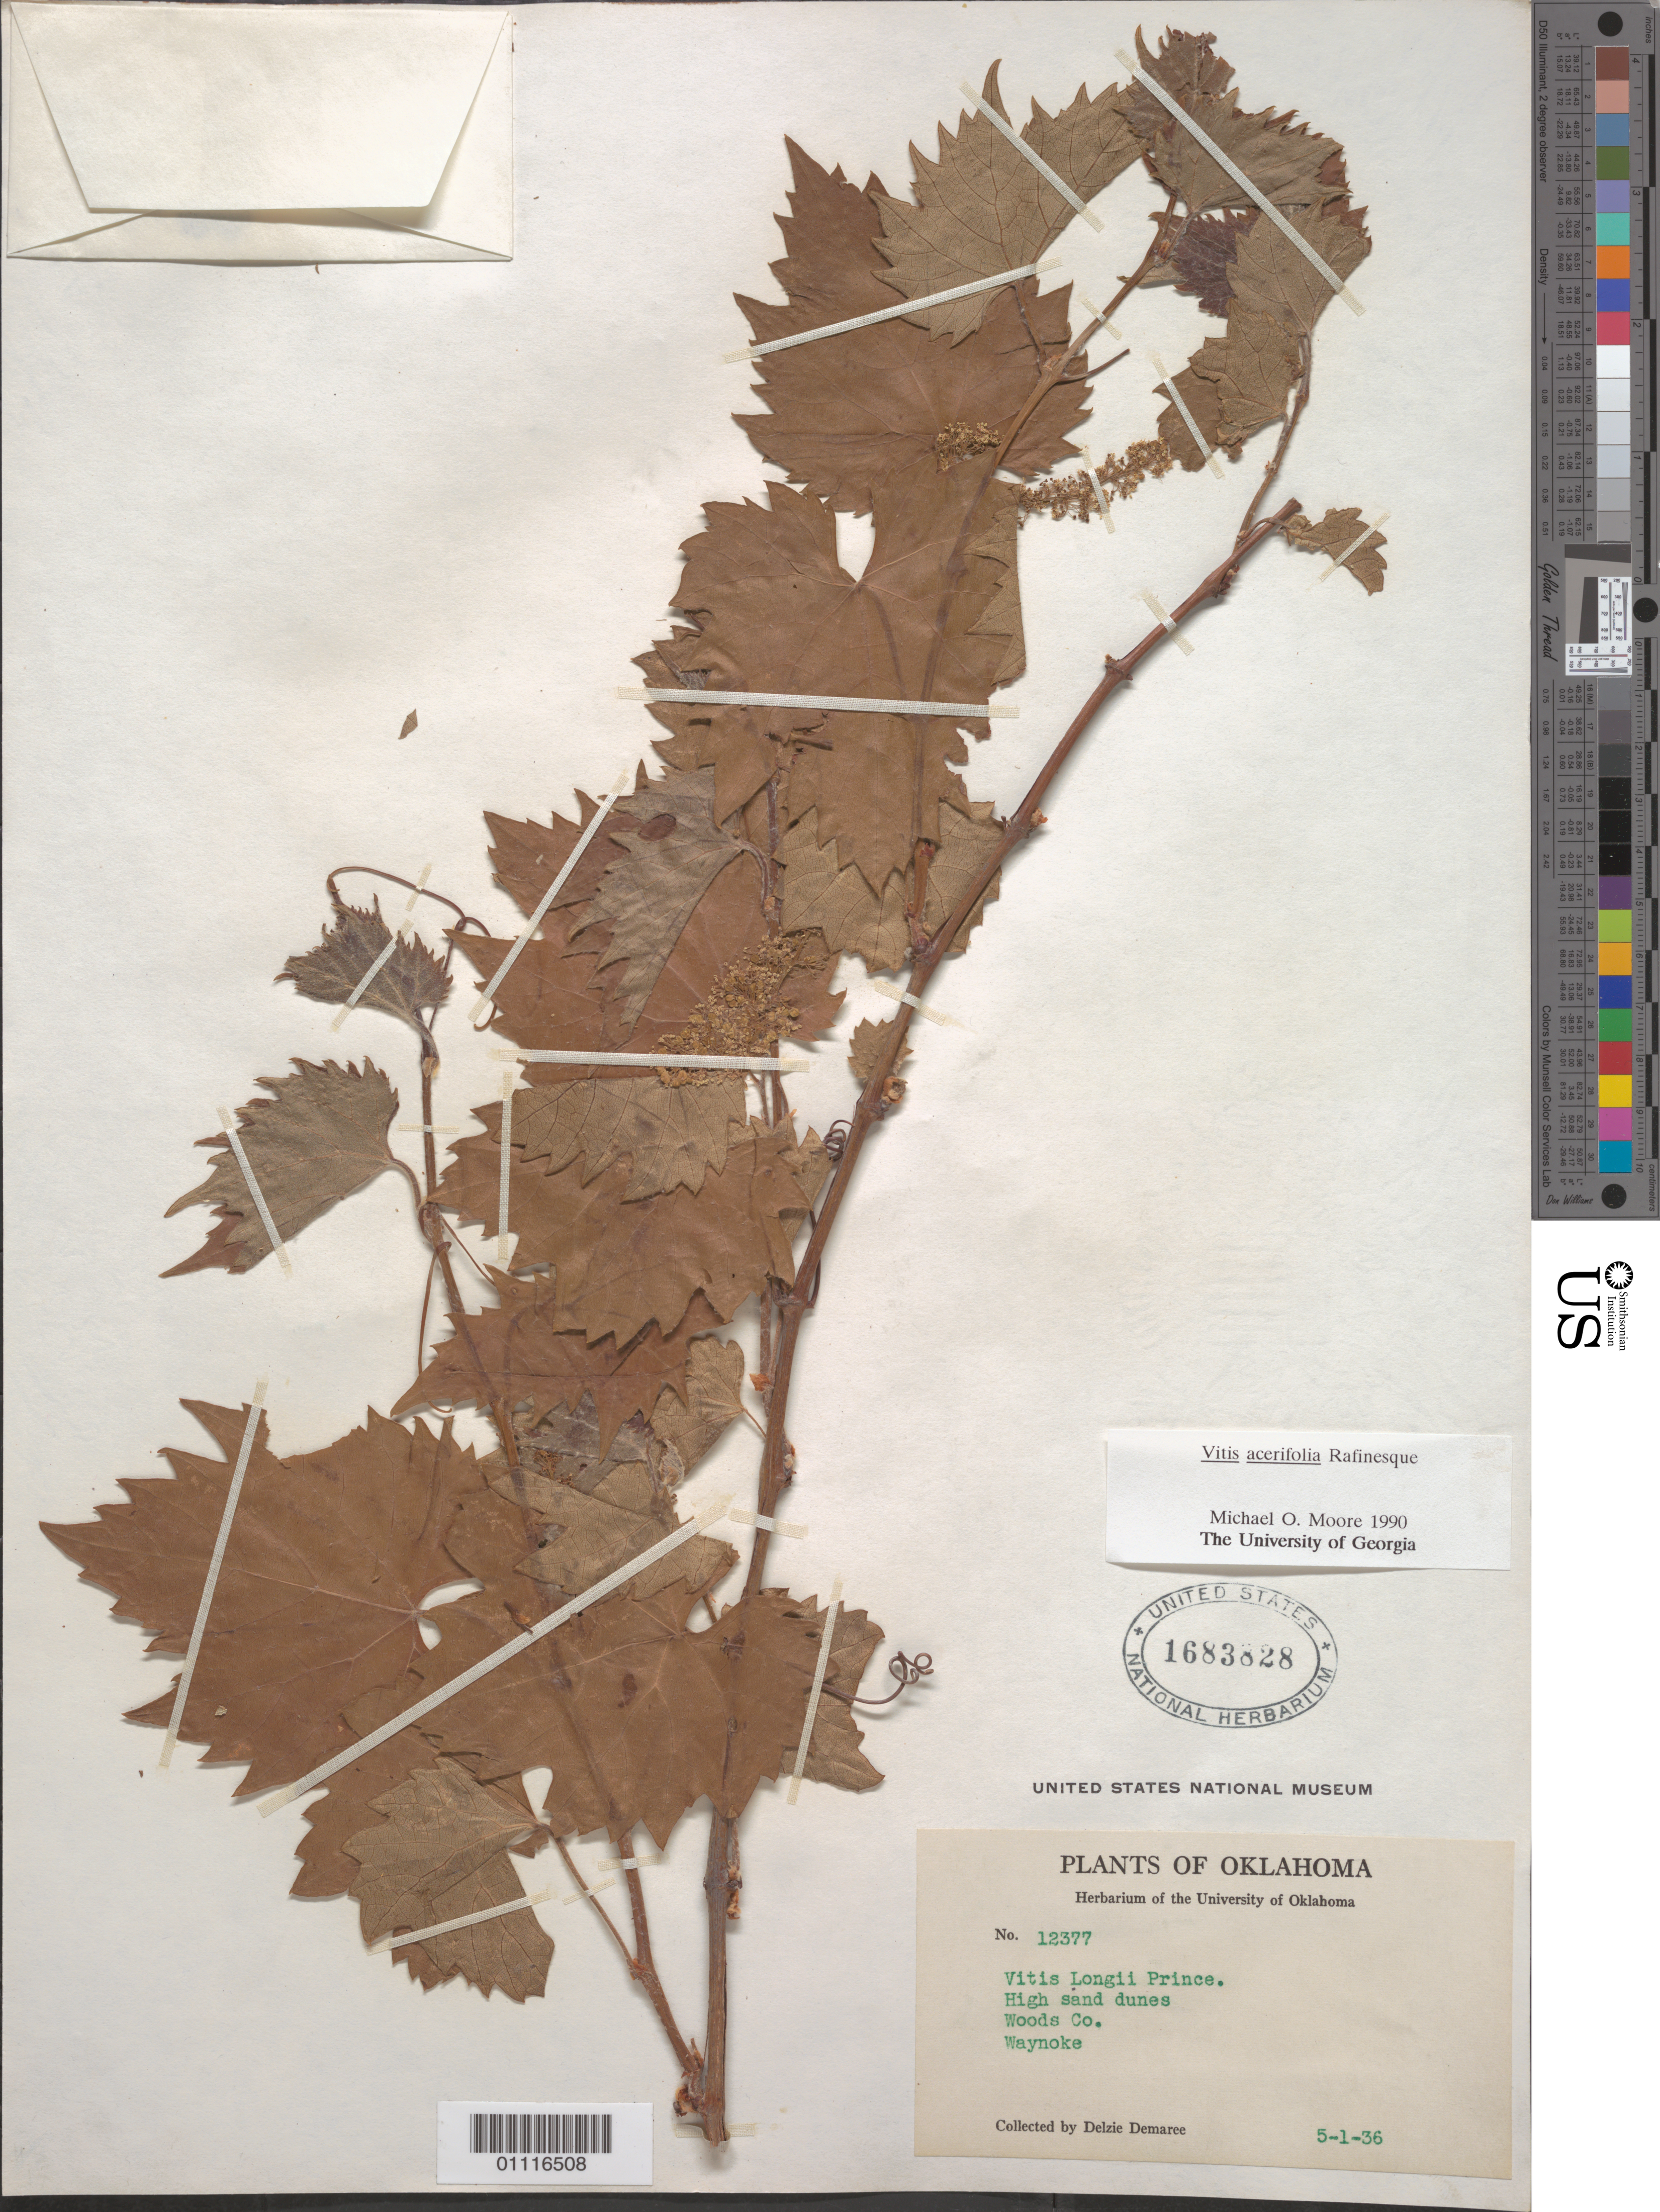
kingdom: Plantae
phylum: Tracheophyta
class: Magnoliopsida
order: Vitales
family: Vitaceae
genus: Vitis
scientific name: Vitis acerifolia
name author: Raf.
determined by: Moore, M. O.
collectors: D. Demaree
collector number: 12377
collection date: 1936-01-05 or 1936-05-01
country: United States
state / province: Oklahoma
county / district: Woods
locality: High sand dunes, Waynoke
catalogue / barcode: US 1683828